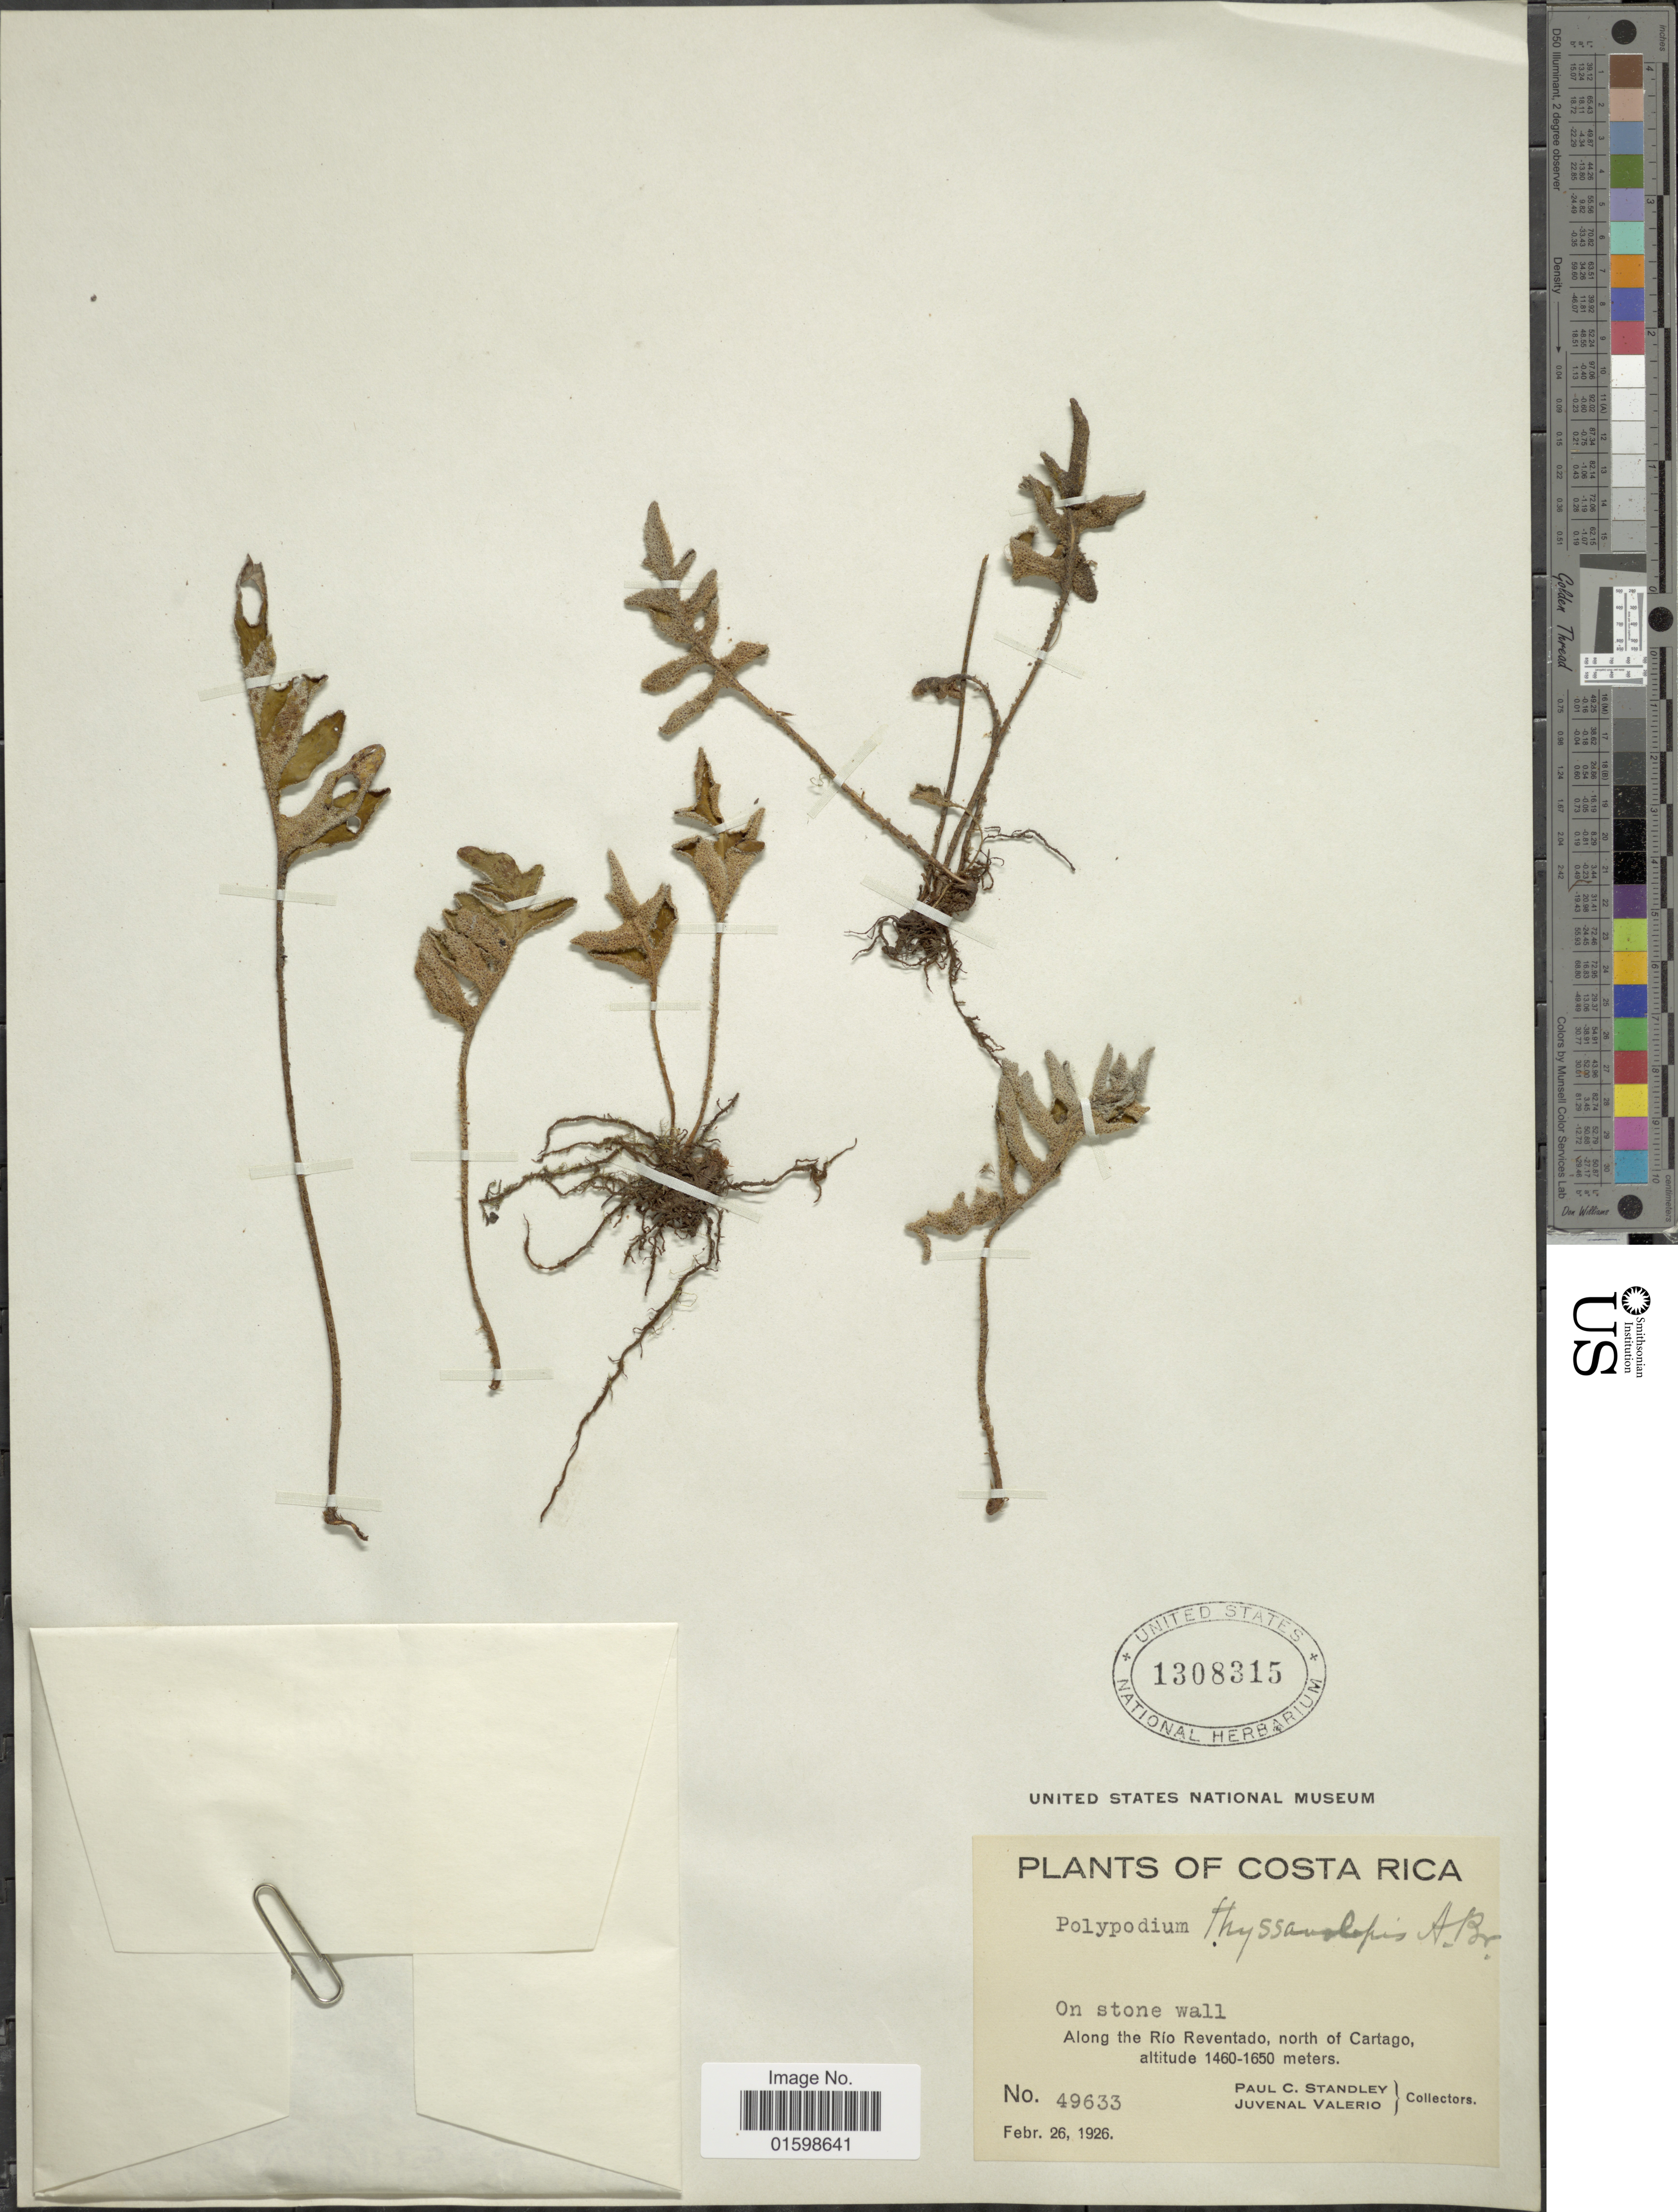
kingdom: Plantae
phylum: Tracheophyta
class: Polypodiopsida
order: Polypodiales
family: Polypodiaceae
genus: Pleopeltis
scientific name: Pleopeltis thyssanolepis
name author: (A. Braun ex Klotzsch) E.G. Andrews & Windham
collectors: P. C. Standley & J. Valerio R.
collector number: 49633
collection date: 1926-02-26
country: Costa Rica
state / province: Cartago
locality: On stone wall, along the Río Reventado, north of Cartago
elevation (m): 1460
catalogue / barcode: US 1308315